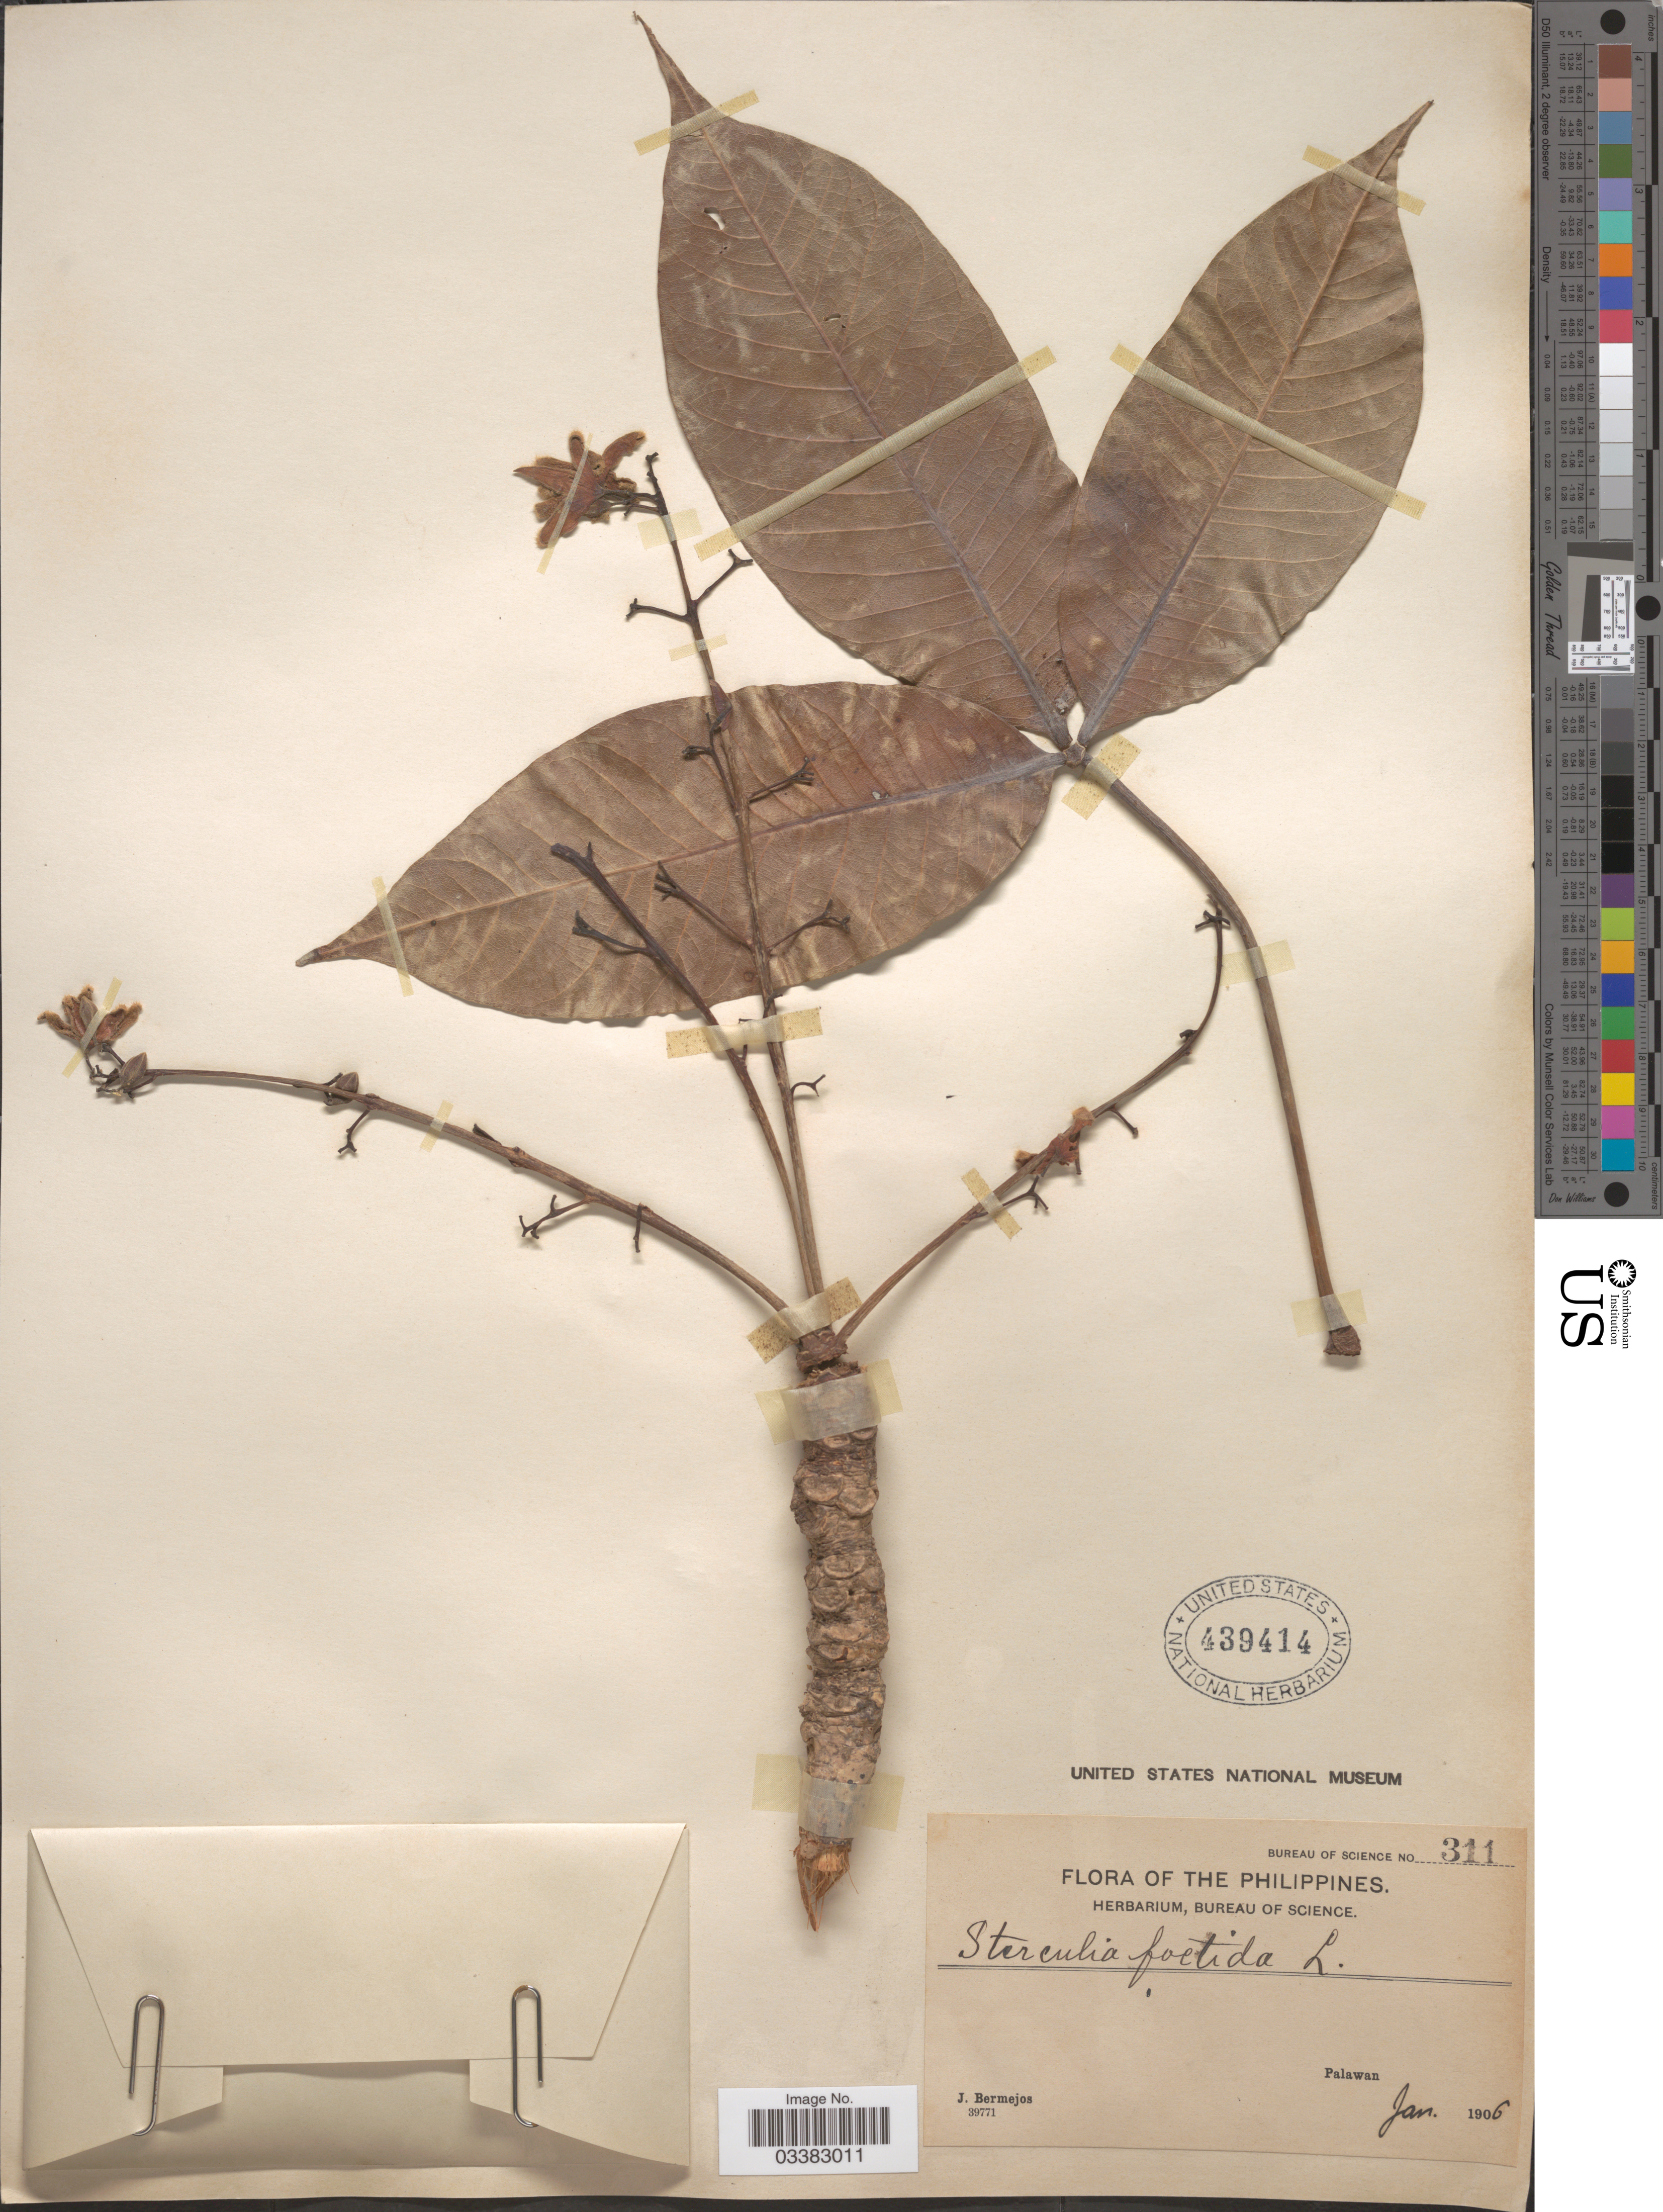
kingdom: Plantae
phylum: Tracheophyta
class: Magnoliopsida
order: Malvales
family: Malvaceae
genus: Sterculia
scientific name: Sterculia foetida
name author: L.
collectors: J. Bermejos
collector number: Bureau of Science 311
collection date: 1906-01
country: Philippines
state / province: Mimaropa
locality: Palawan.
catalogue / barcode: US 439414